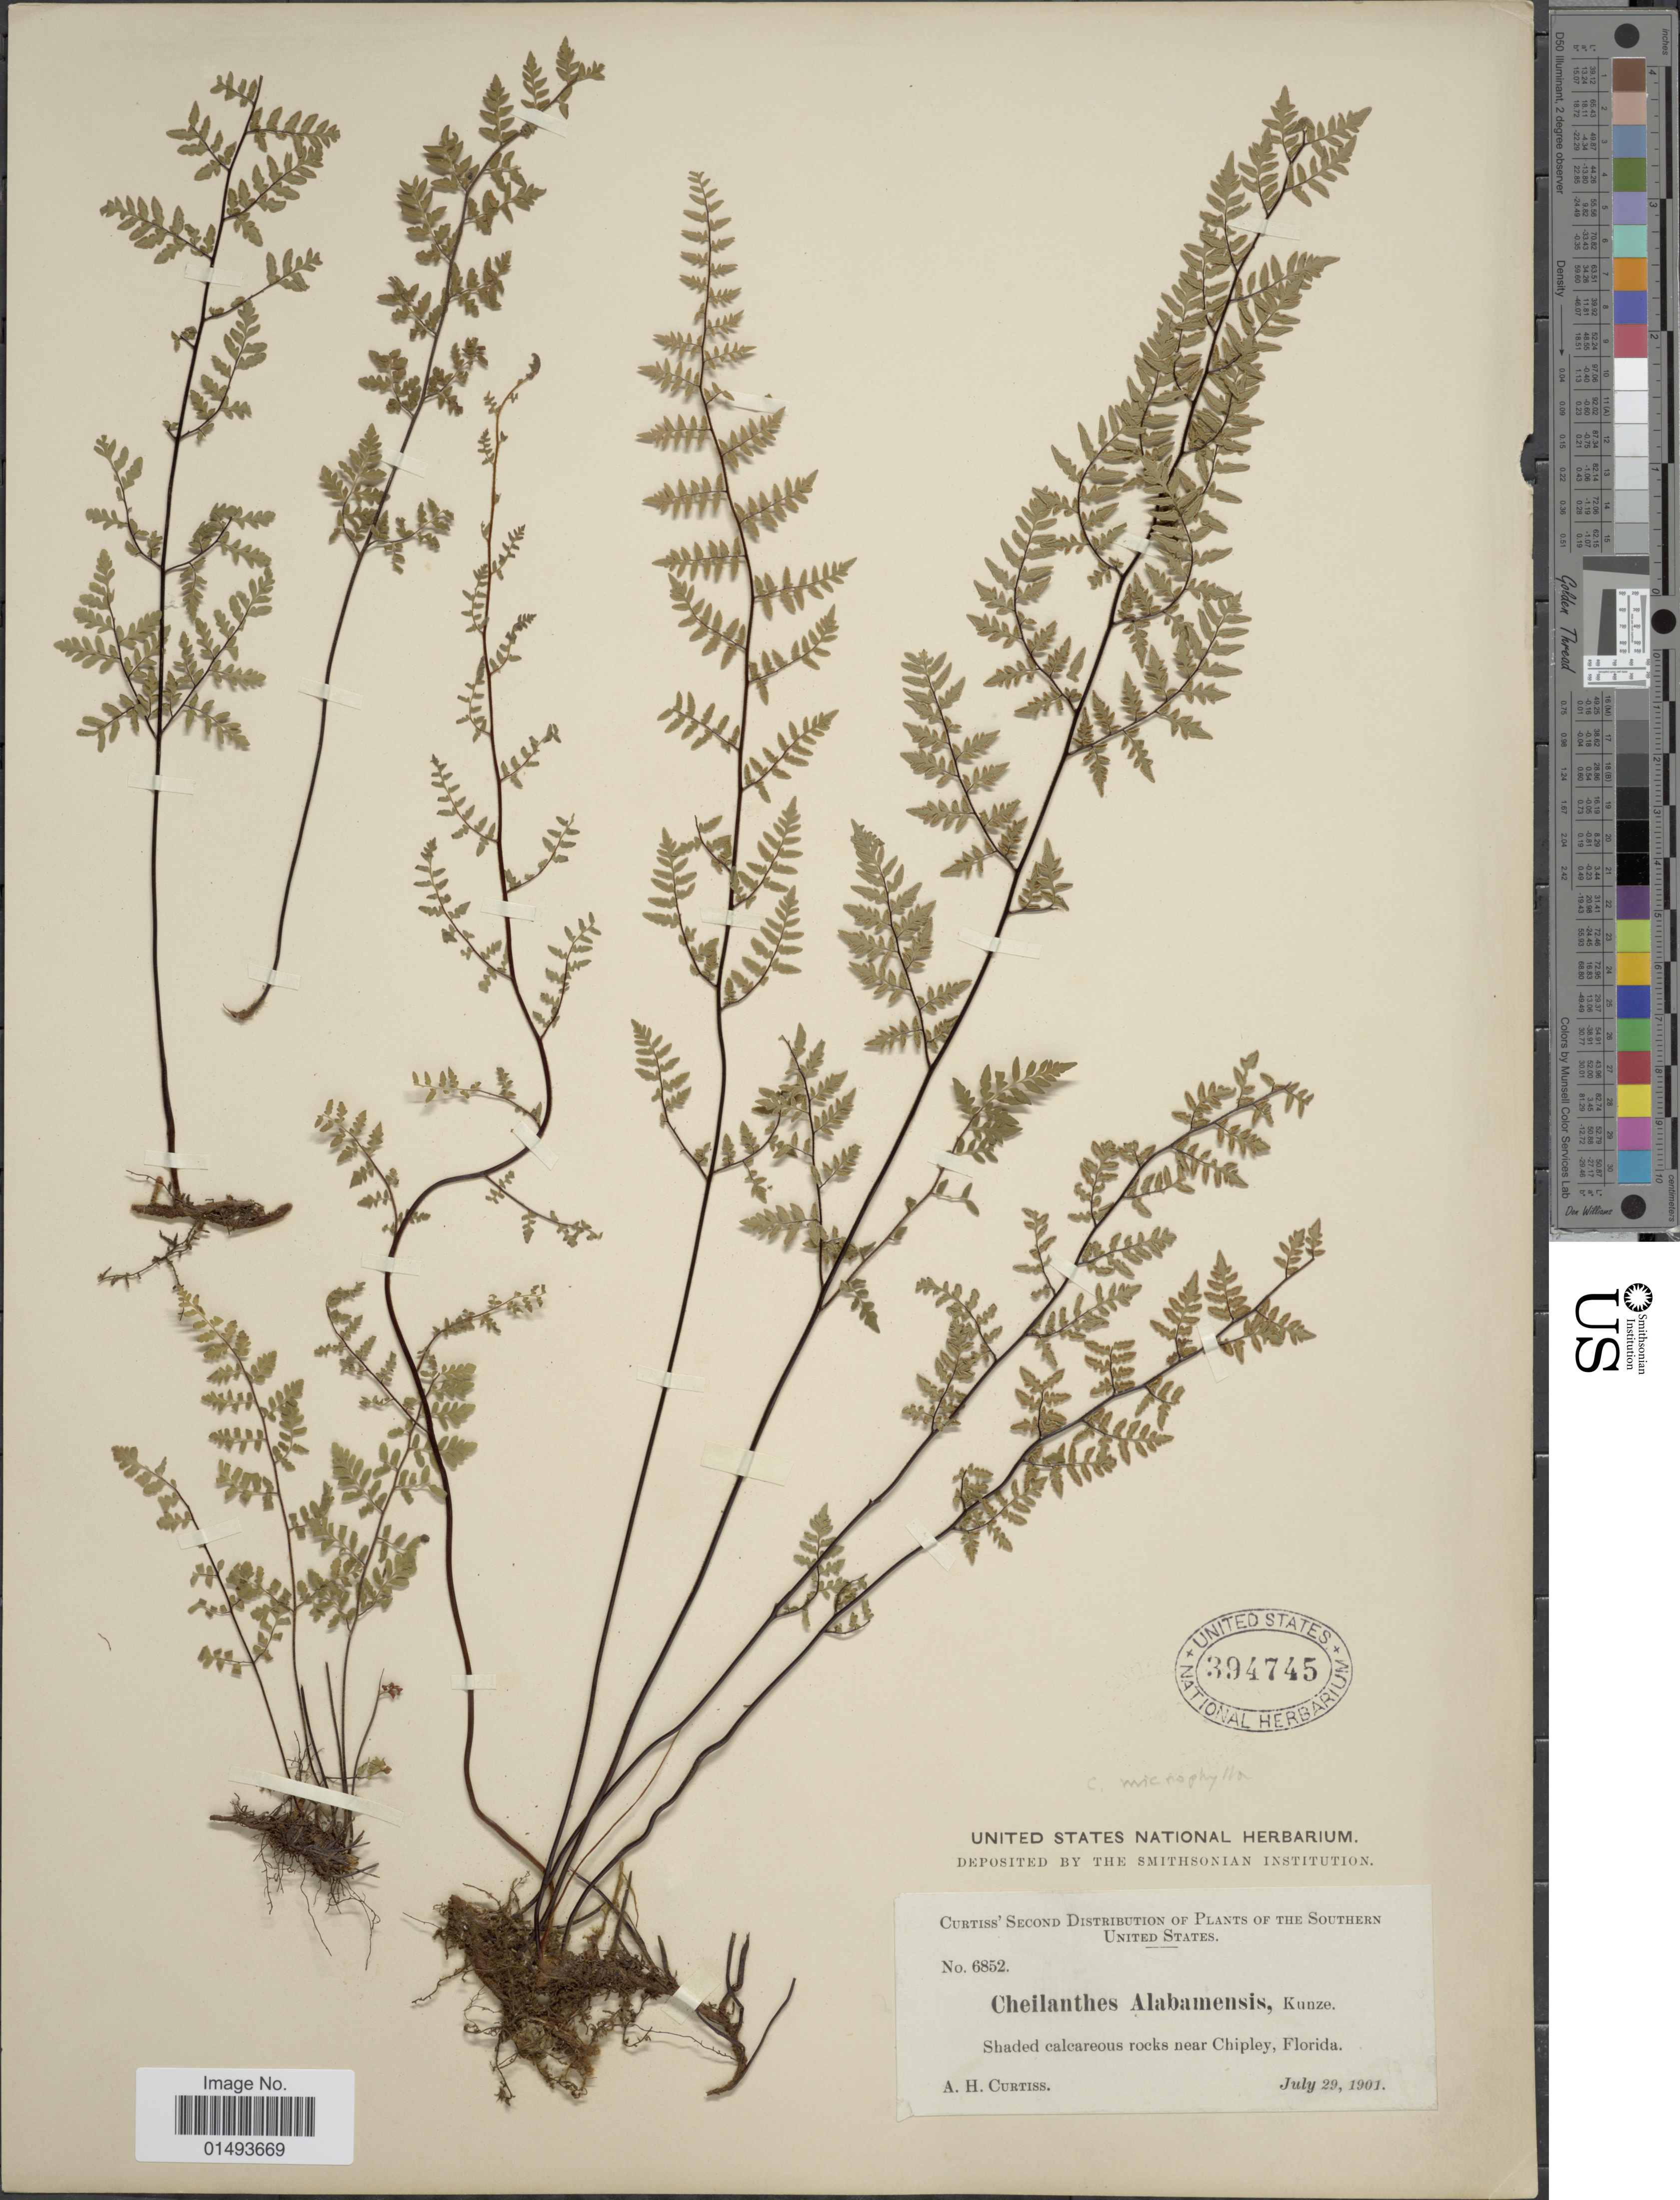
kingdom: Plantae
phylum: Tracheophyta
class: Polypodiopsida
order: Polypodiales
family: Pteridaceae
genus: Myriopteris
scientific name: Myriopteris microphylla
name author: (Sw.) Grusz & Windham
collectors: A. H. Curtiss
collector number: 6852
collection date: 1901-07-29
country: United States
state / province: Florida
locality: Shaded calcareous rocks near Chipley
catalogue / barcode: US 394745